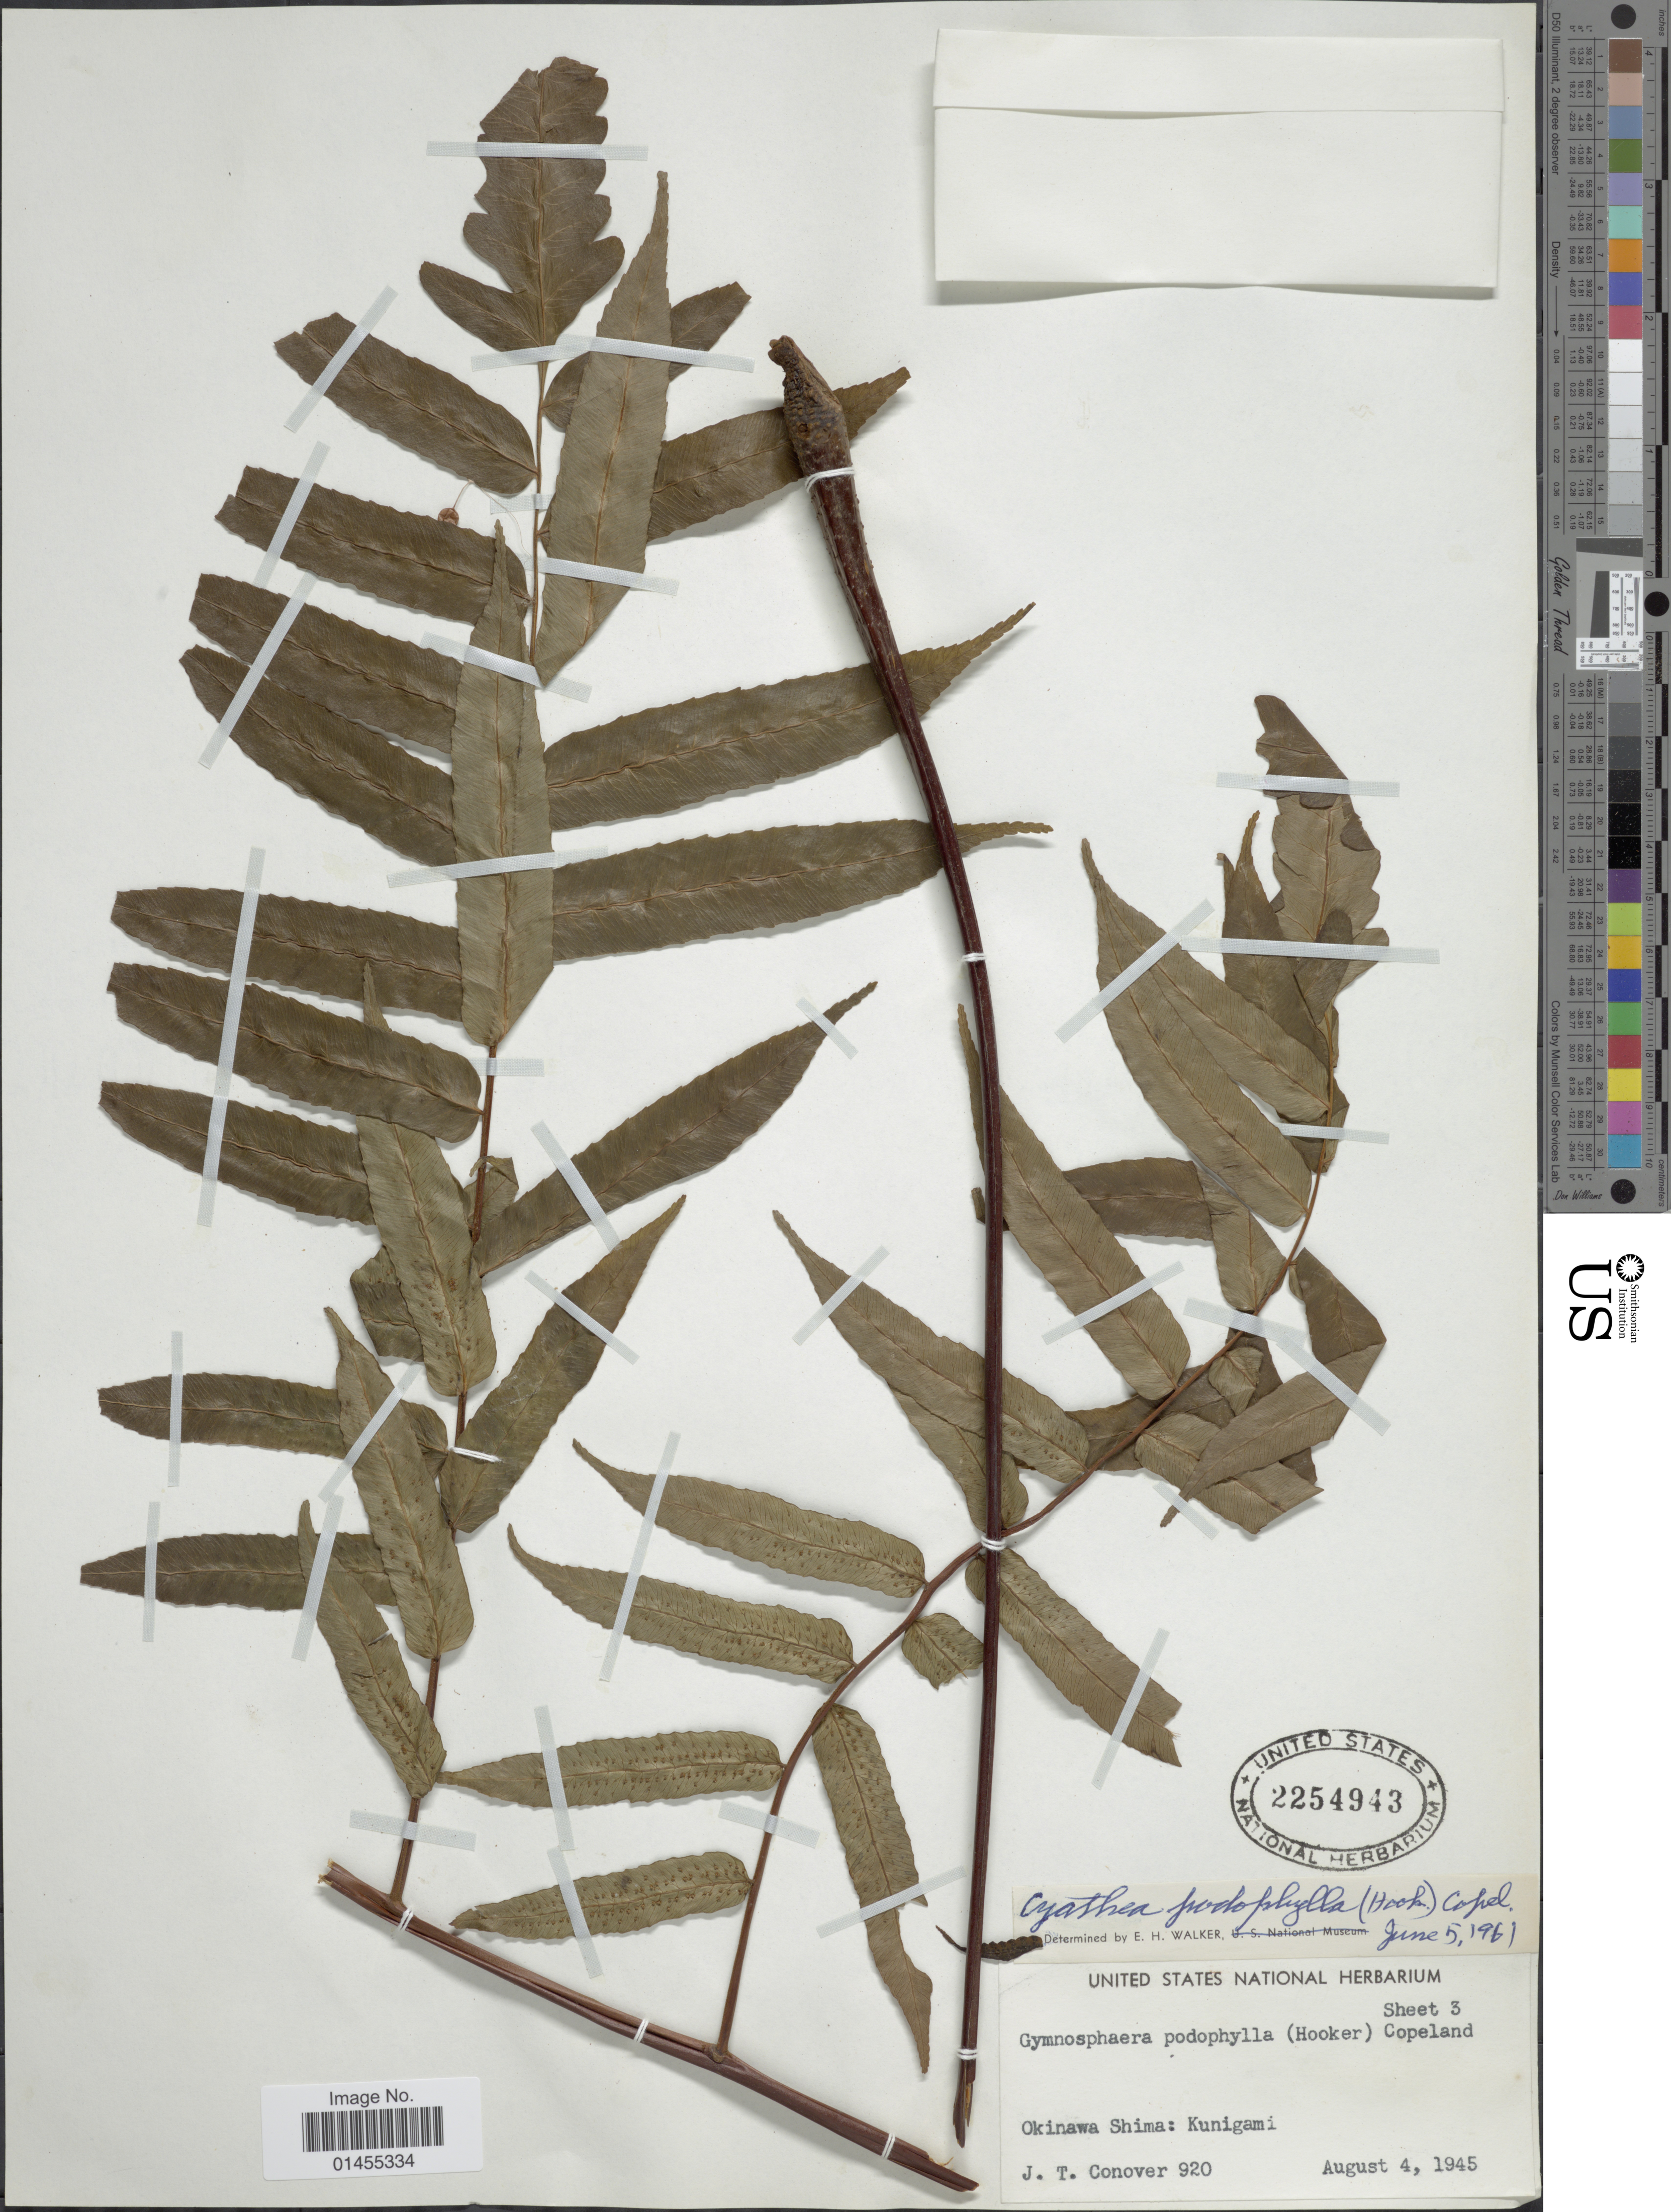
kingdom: Plantae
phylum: Tracheophyta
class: Polypodiopsida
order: Cyatheales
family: Cyatheaceae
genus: Alsophila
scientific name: Alsophila podophylla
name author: Hook.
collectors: J. T. Conover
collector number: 920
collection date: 1945-08-04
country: Japan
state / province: Okinawa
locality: Okinawa Shima; Kunigami.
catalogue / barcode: US 2254943